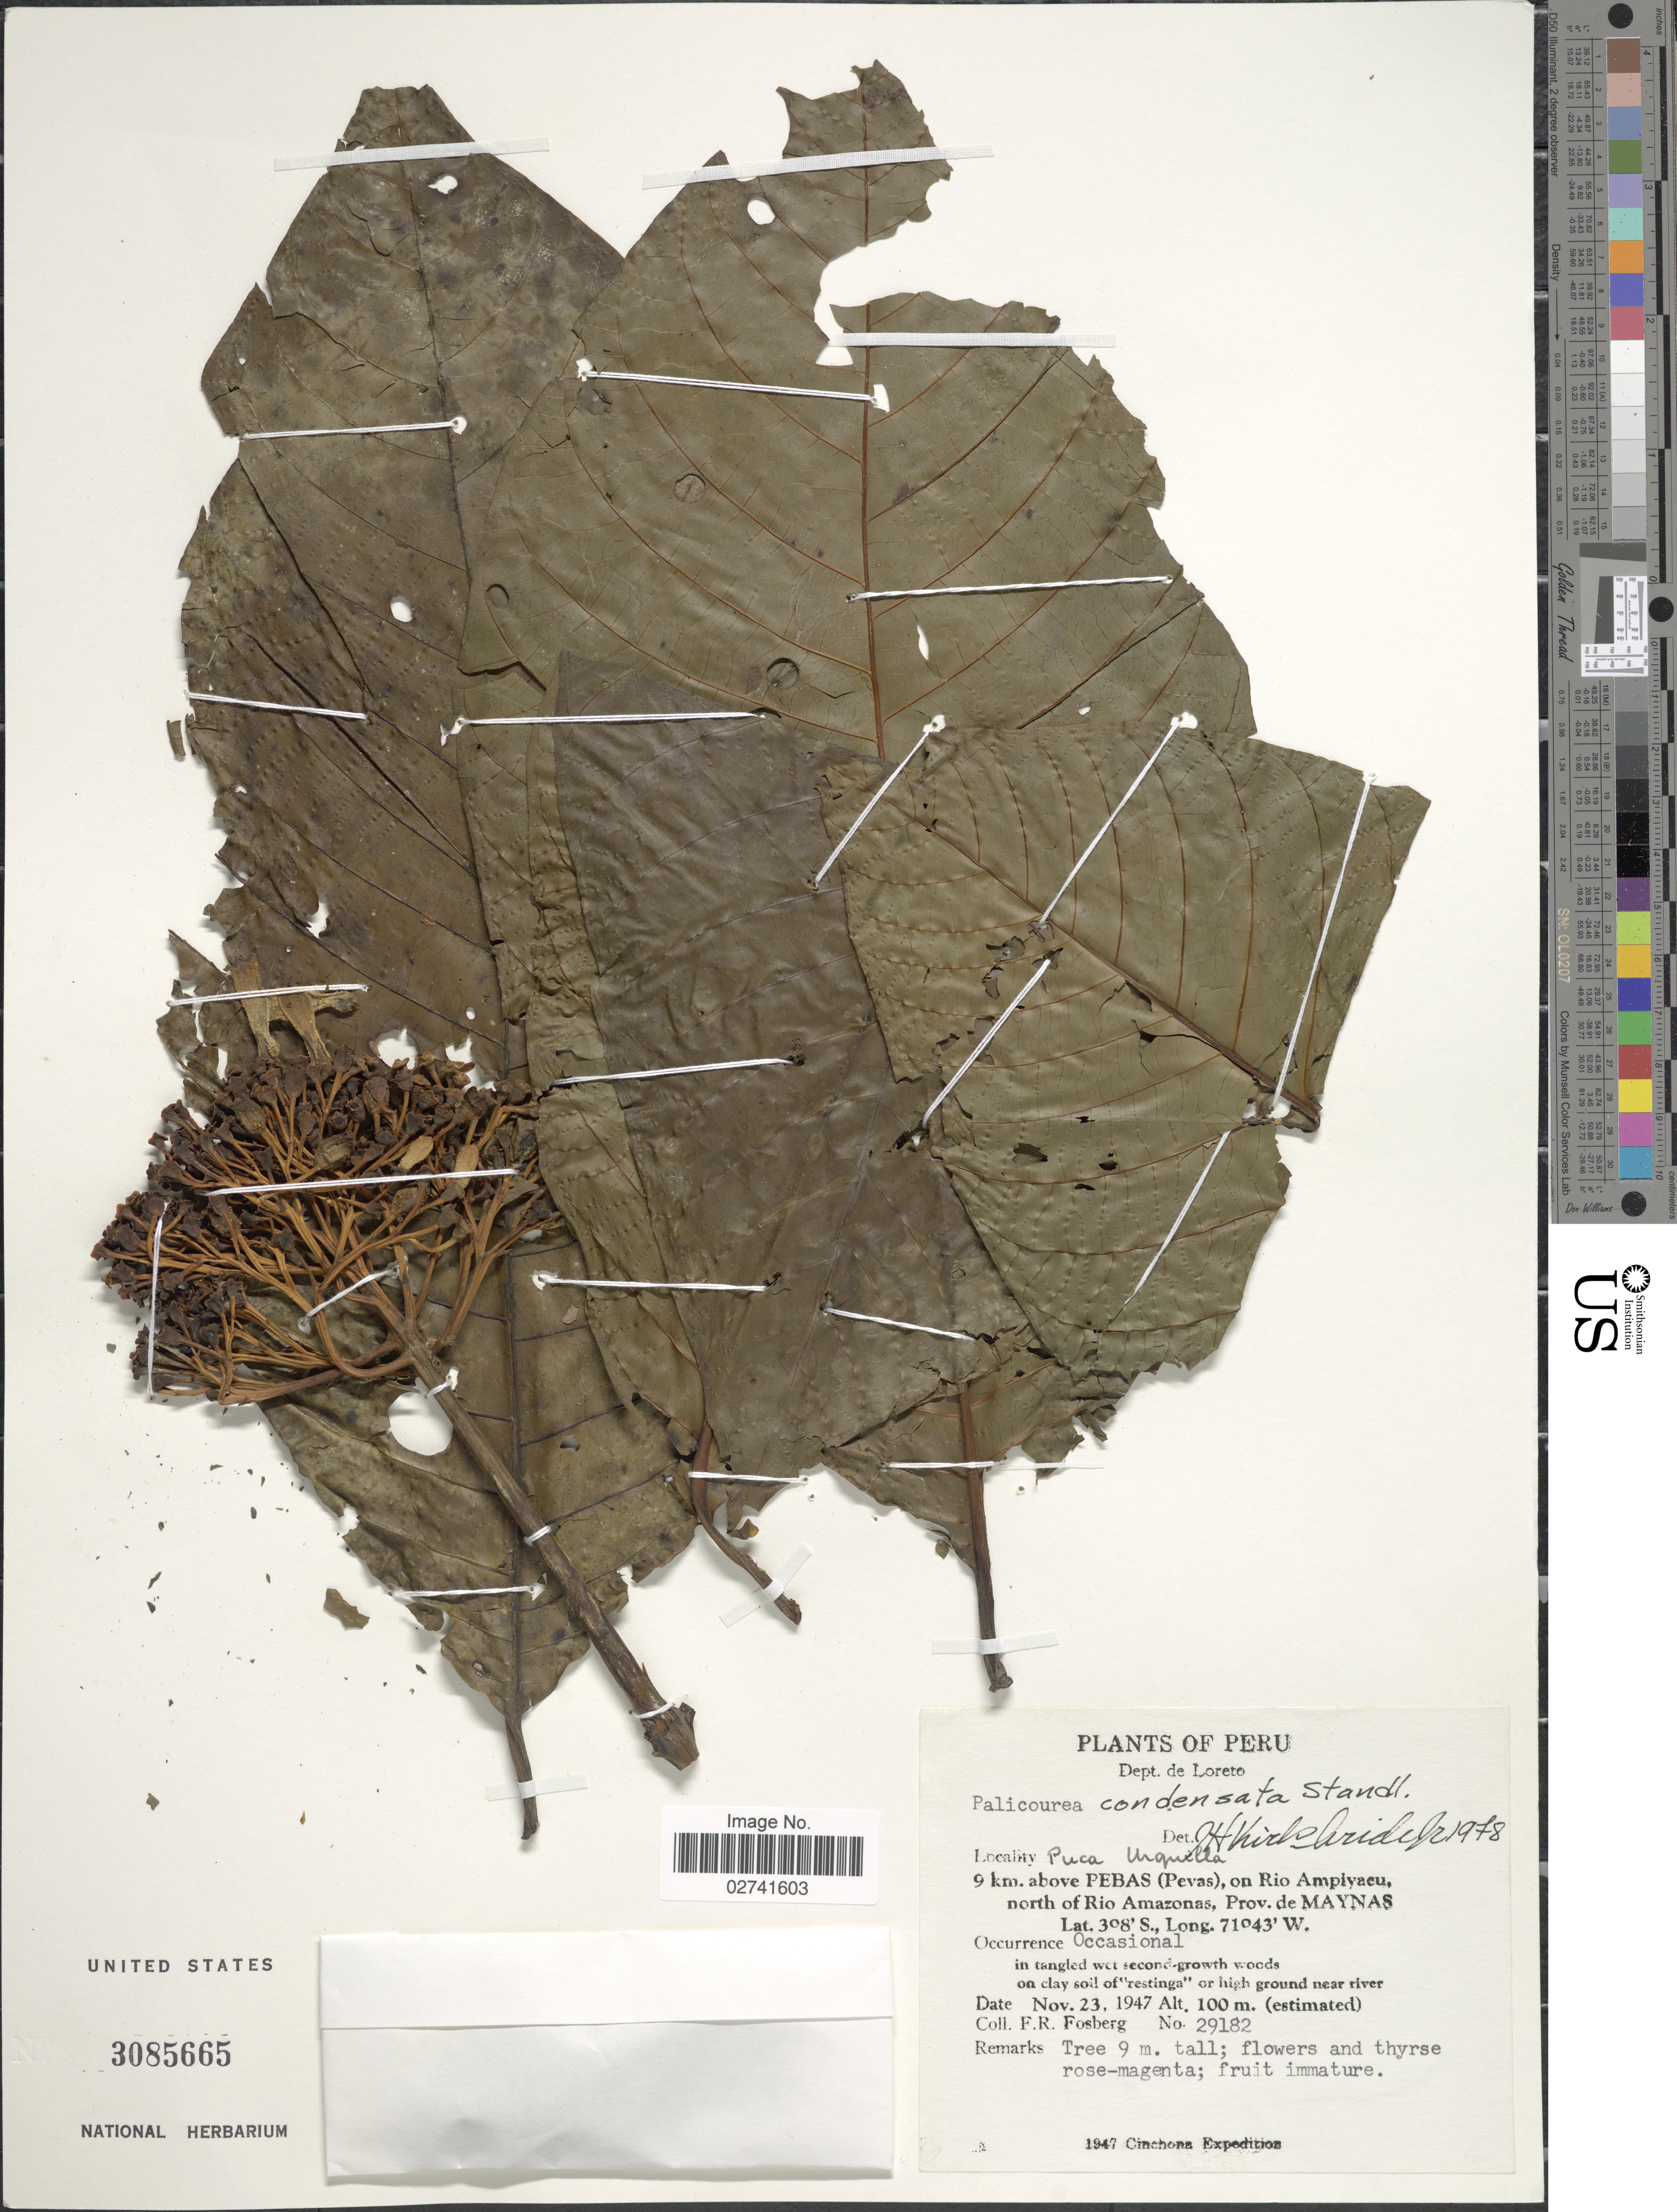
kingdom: Plantae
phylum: Tracheophyta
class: Magnoliopsida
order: Gentianales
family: Rubiaceae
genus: Palicourea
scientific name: Palicourea lasiantha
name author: Krause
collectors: F. R. Fosberg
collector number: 29182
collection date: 1947-11-23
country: Peru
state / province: Loreto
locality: Dept. de Loreto, Puca Urquilla, 9 km above Pebas (Pevas), on Rio Ampiyaeu, north of Rio Amazonas, Prov. de Maynas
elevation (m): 100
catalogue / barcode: US 3085665